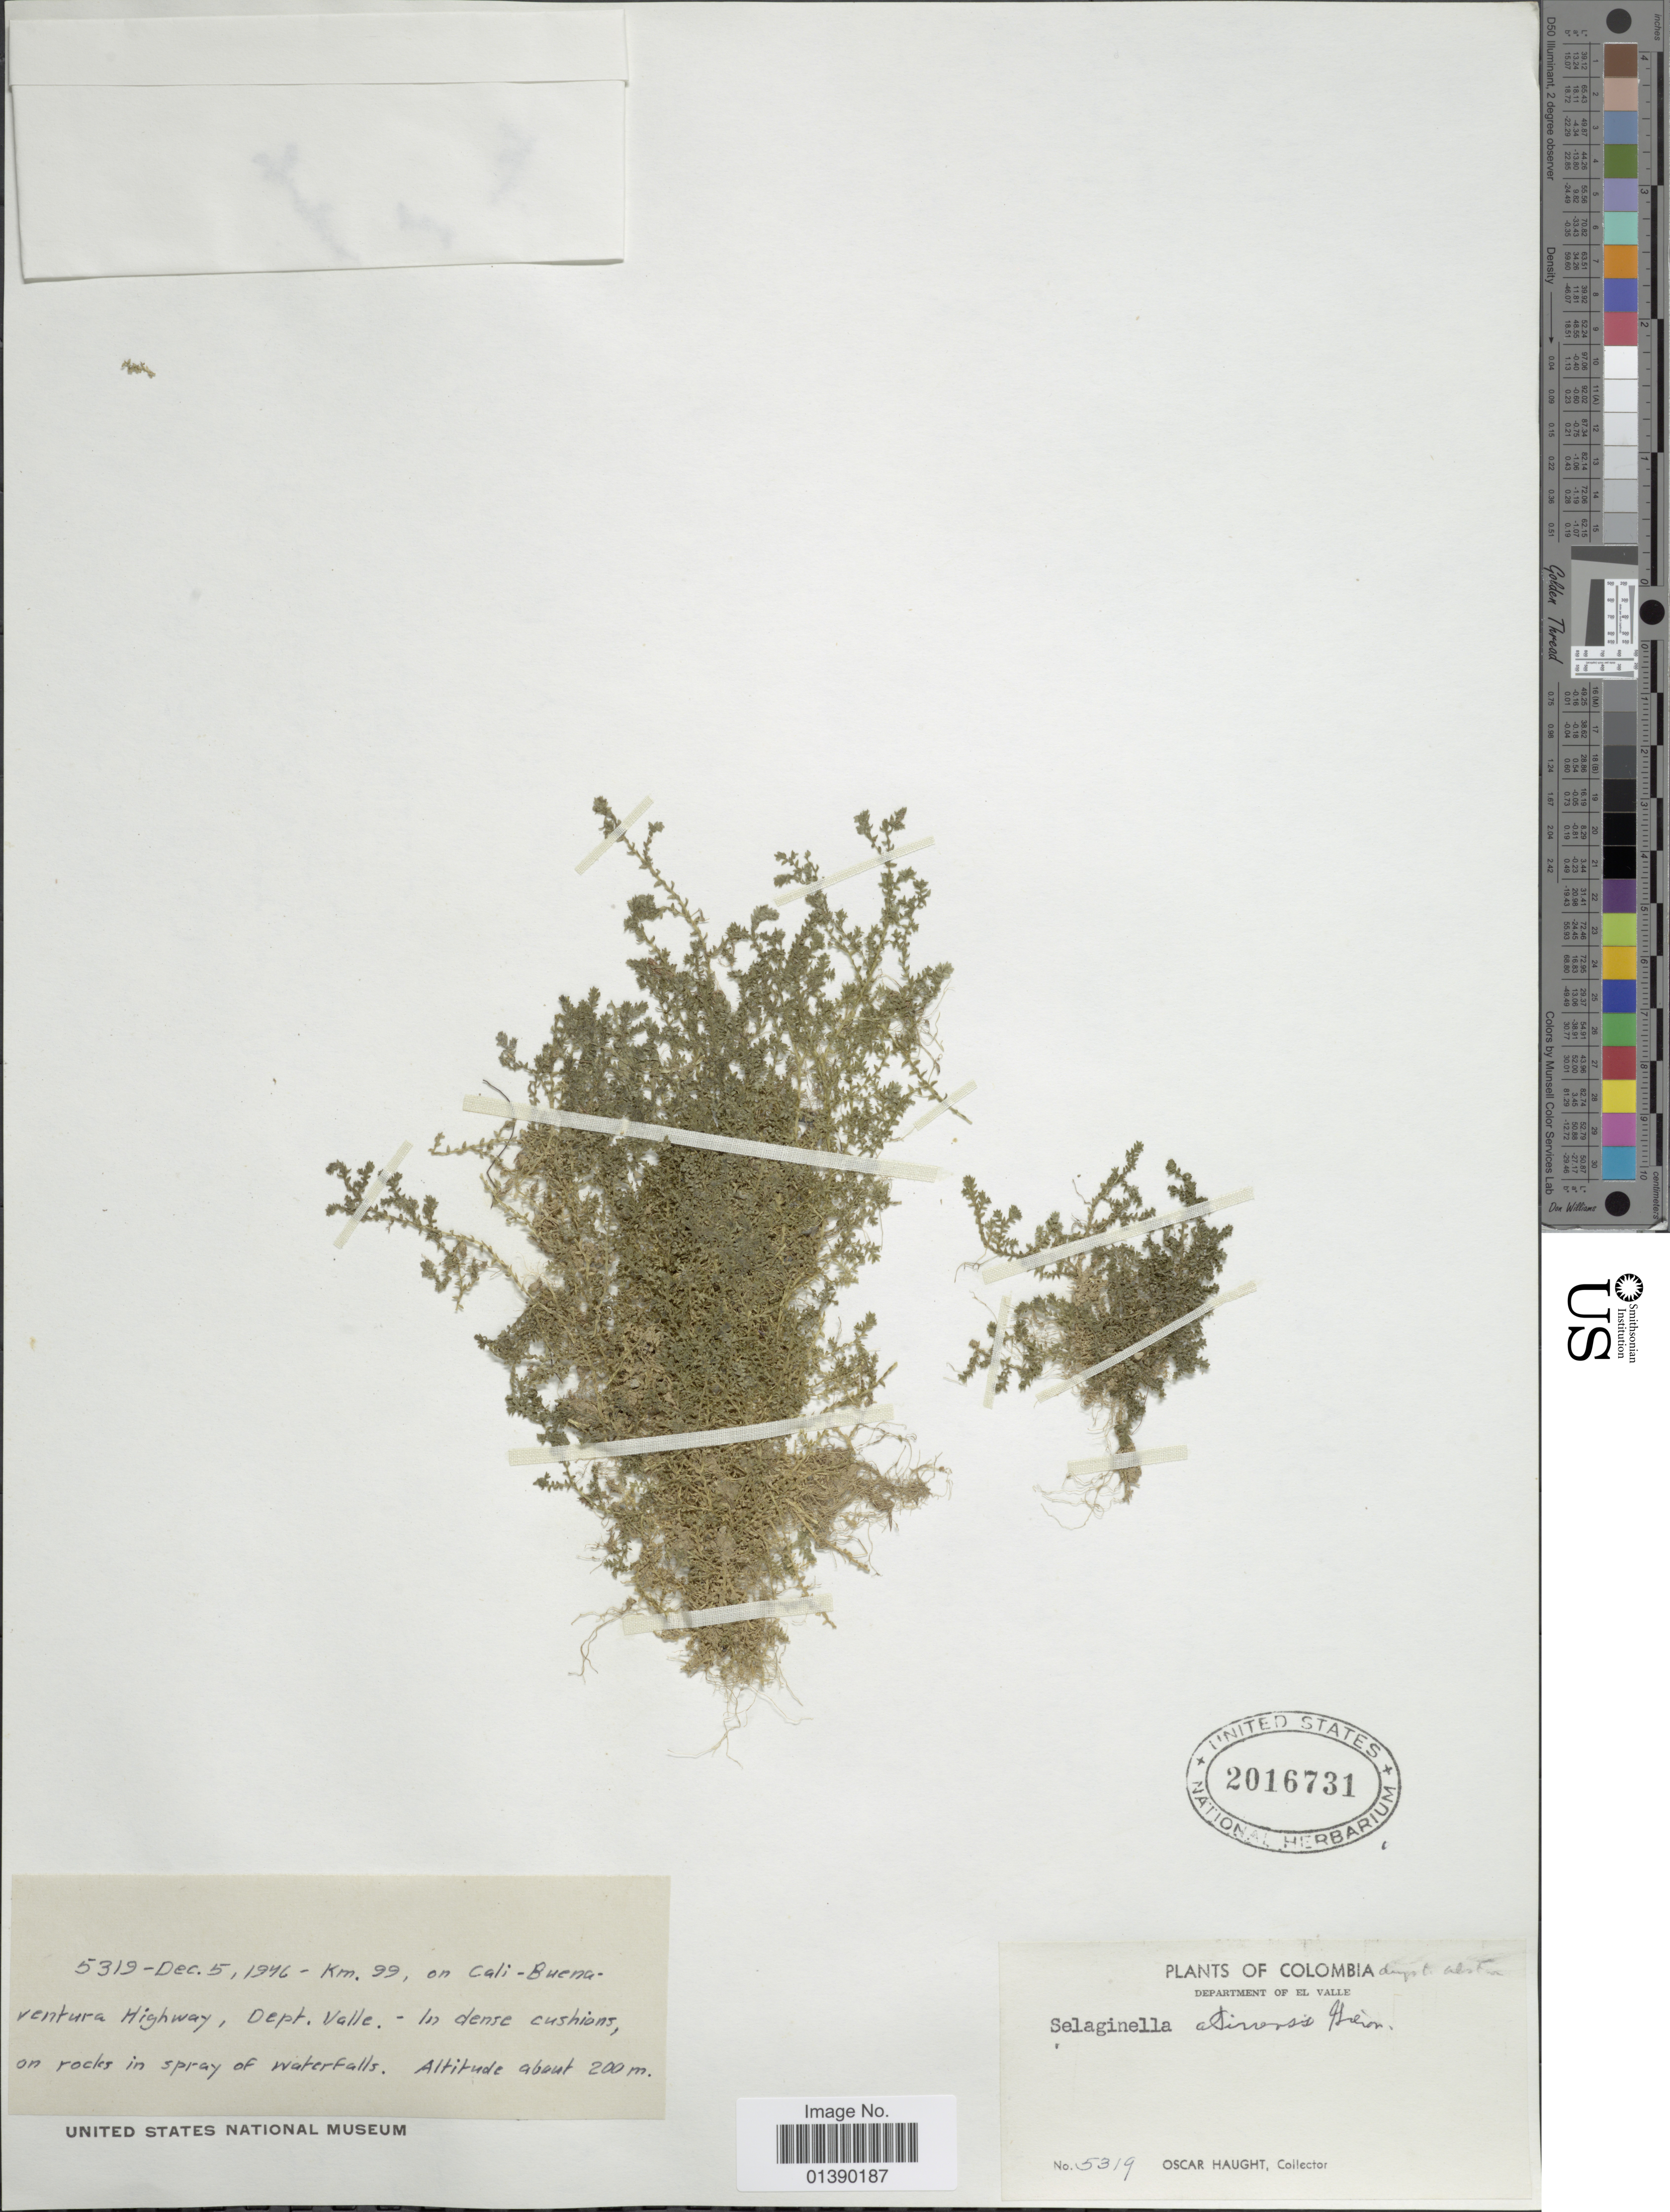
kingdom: Plantae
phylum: Tracheophyta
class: Lycopodiopsida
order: Selaginellales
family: Selaginellaceae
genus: Selaginella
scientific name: Selaginella atirrensis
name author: Hieron. in Engl. & Prantl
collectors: O. L. Haught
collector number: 5319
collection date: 1946-12-05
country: Colombia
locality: Department of El Valle, km 99 on cali-Buenaventura Highway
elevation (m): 200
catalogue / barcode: US 2016731